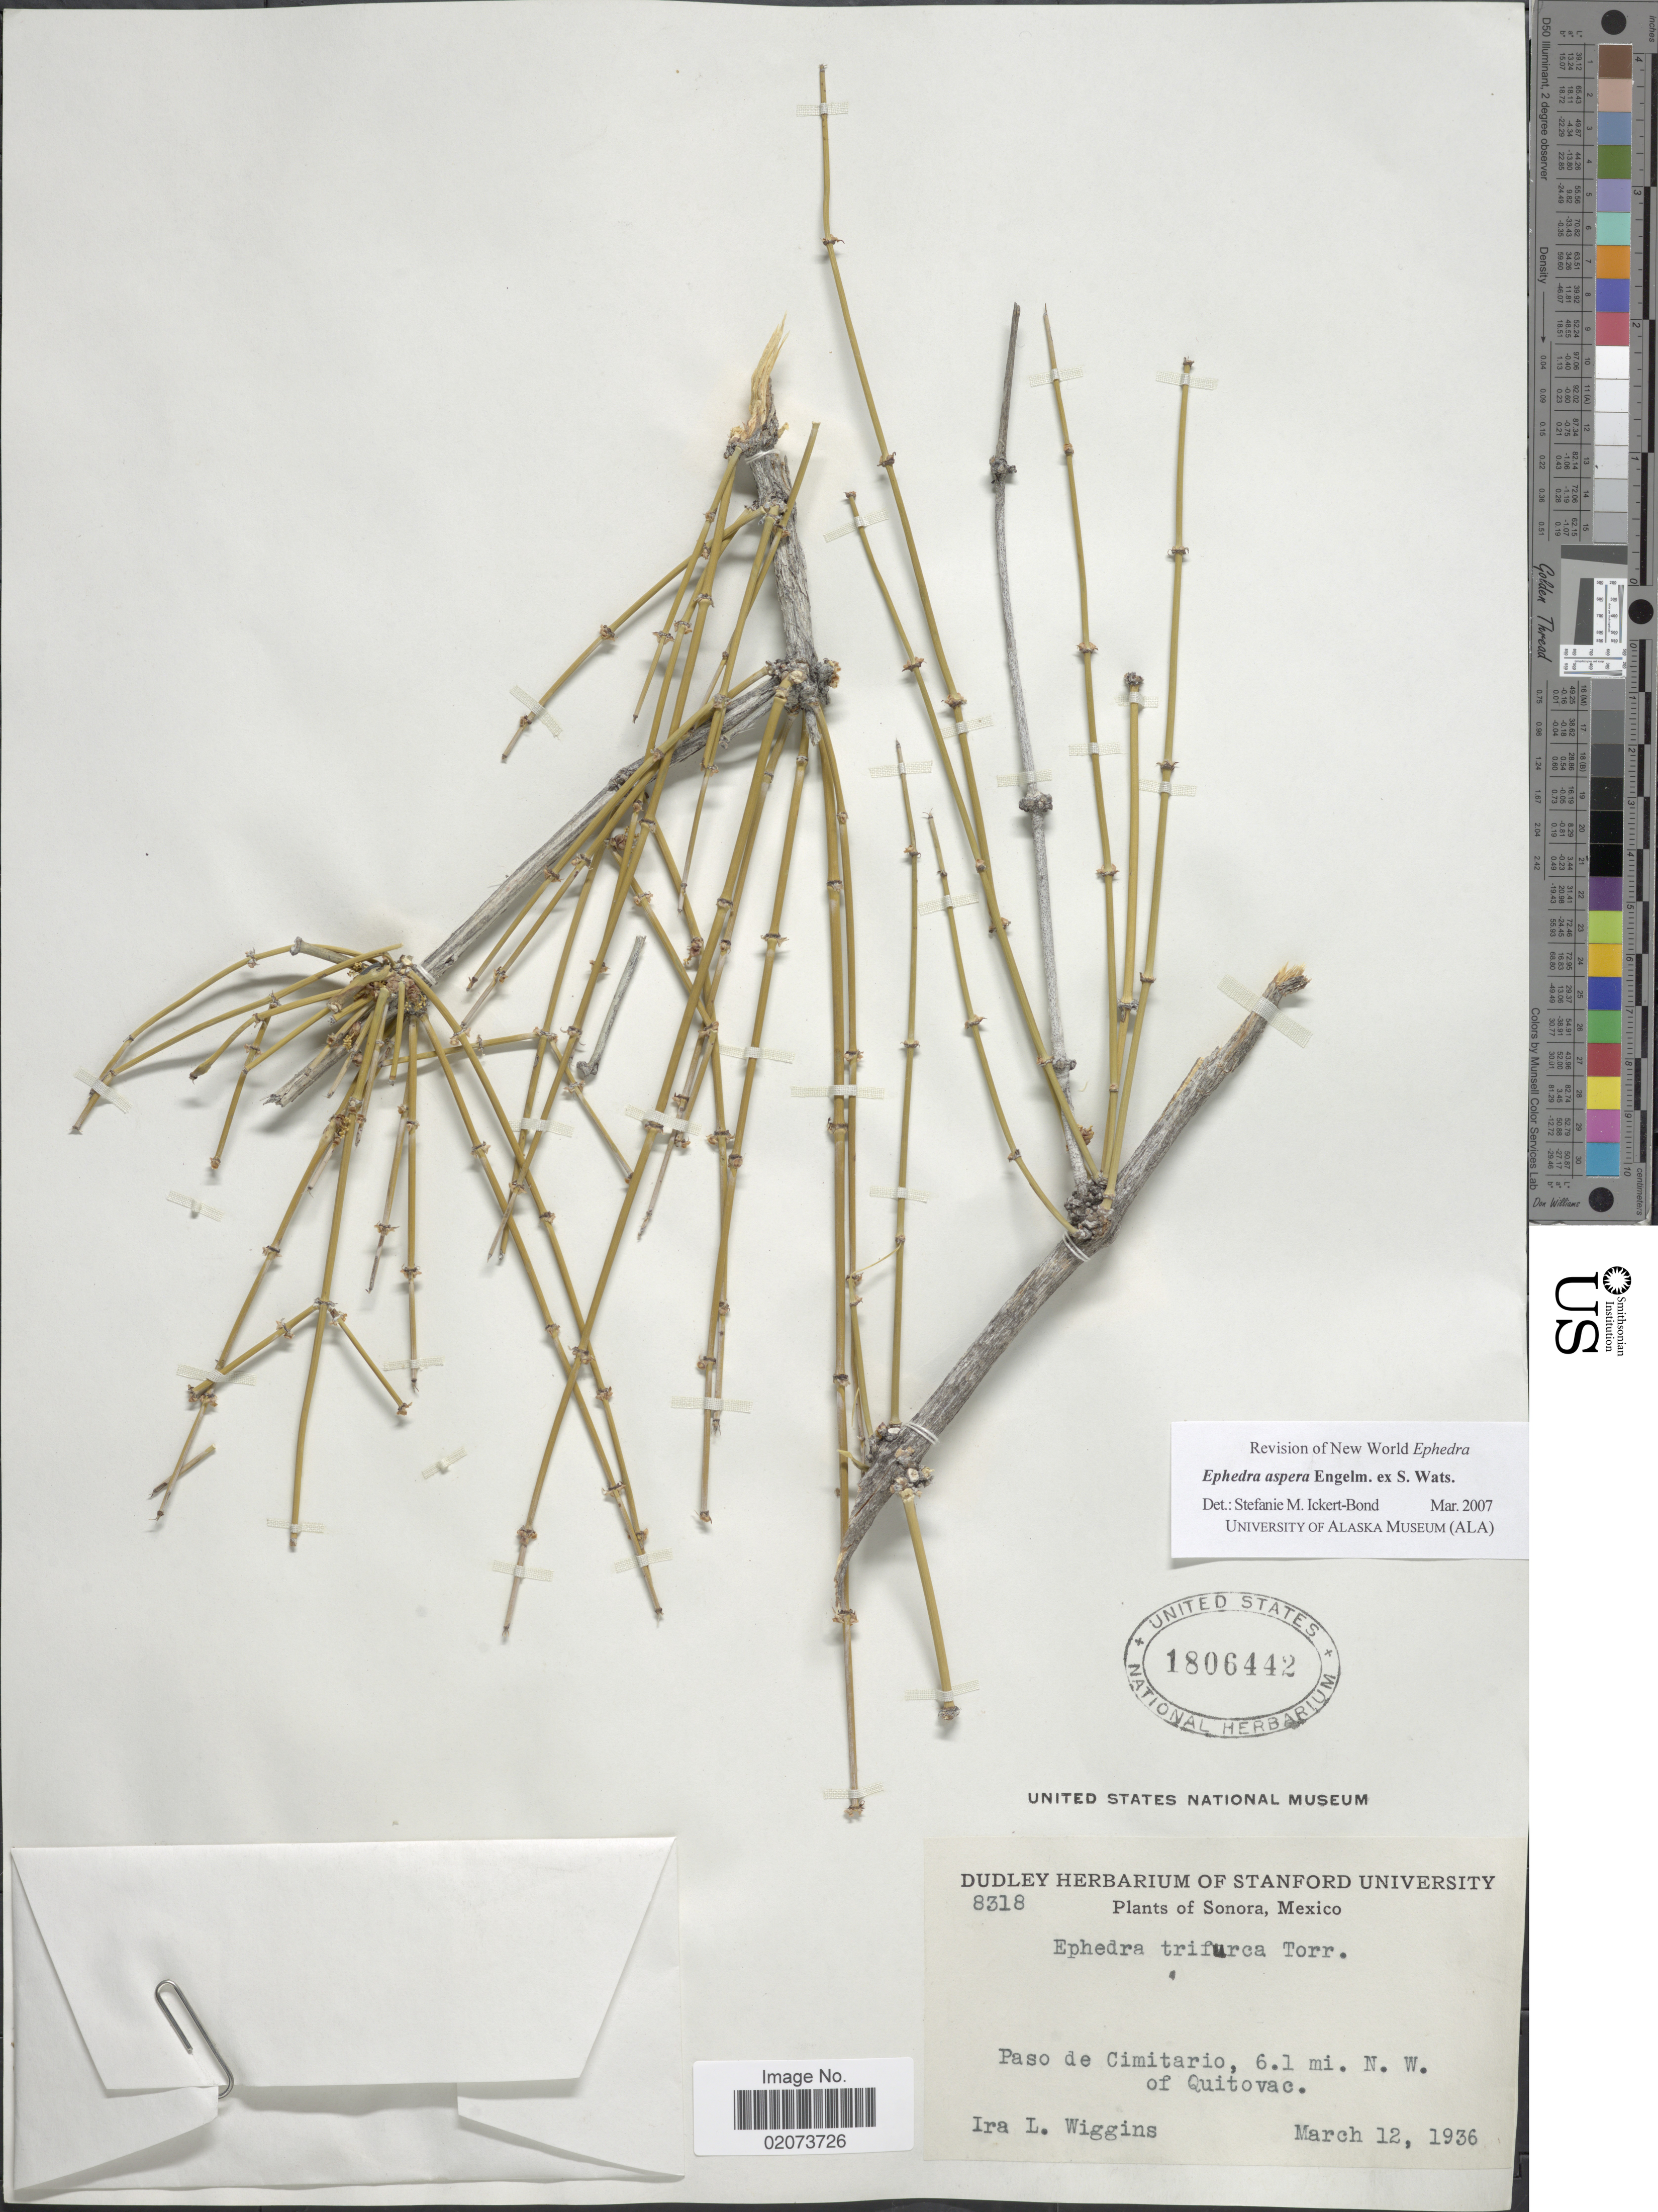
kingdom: Plantae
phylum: Tracheophyta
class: Gnetopsida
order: Ephedrales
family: Ephedraceae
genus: Ephedra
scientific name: Ephedra aspera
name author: Engelm. ex S. Watson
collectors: I. L. Wiggins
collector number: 8318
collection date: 1936-03-12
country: Mexico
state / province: Sonora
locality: Sonora, Mexico, Paso de Cimitario, 6.1 mi. N.W., of Quitovac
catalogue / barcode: US 1806442